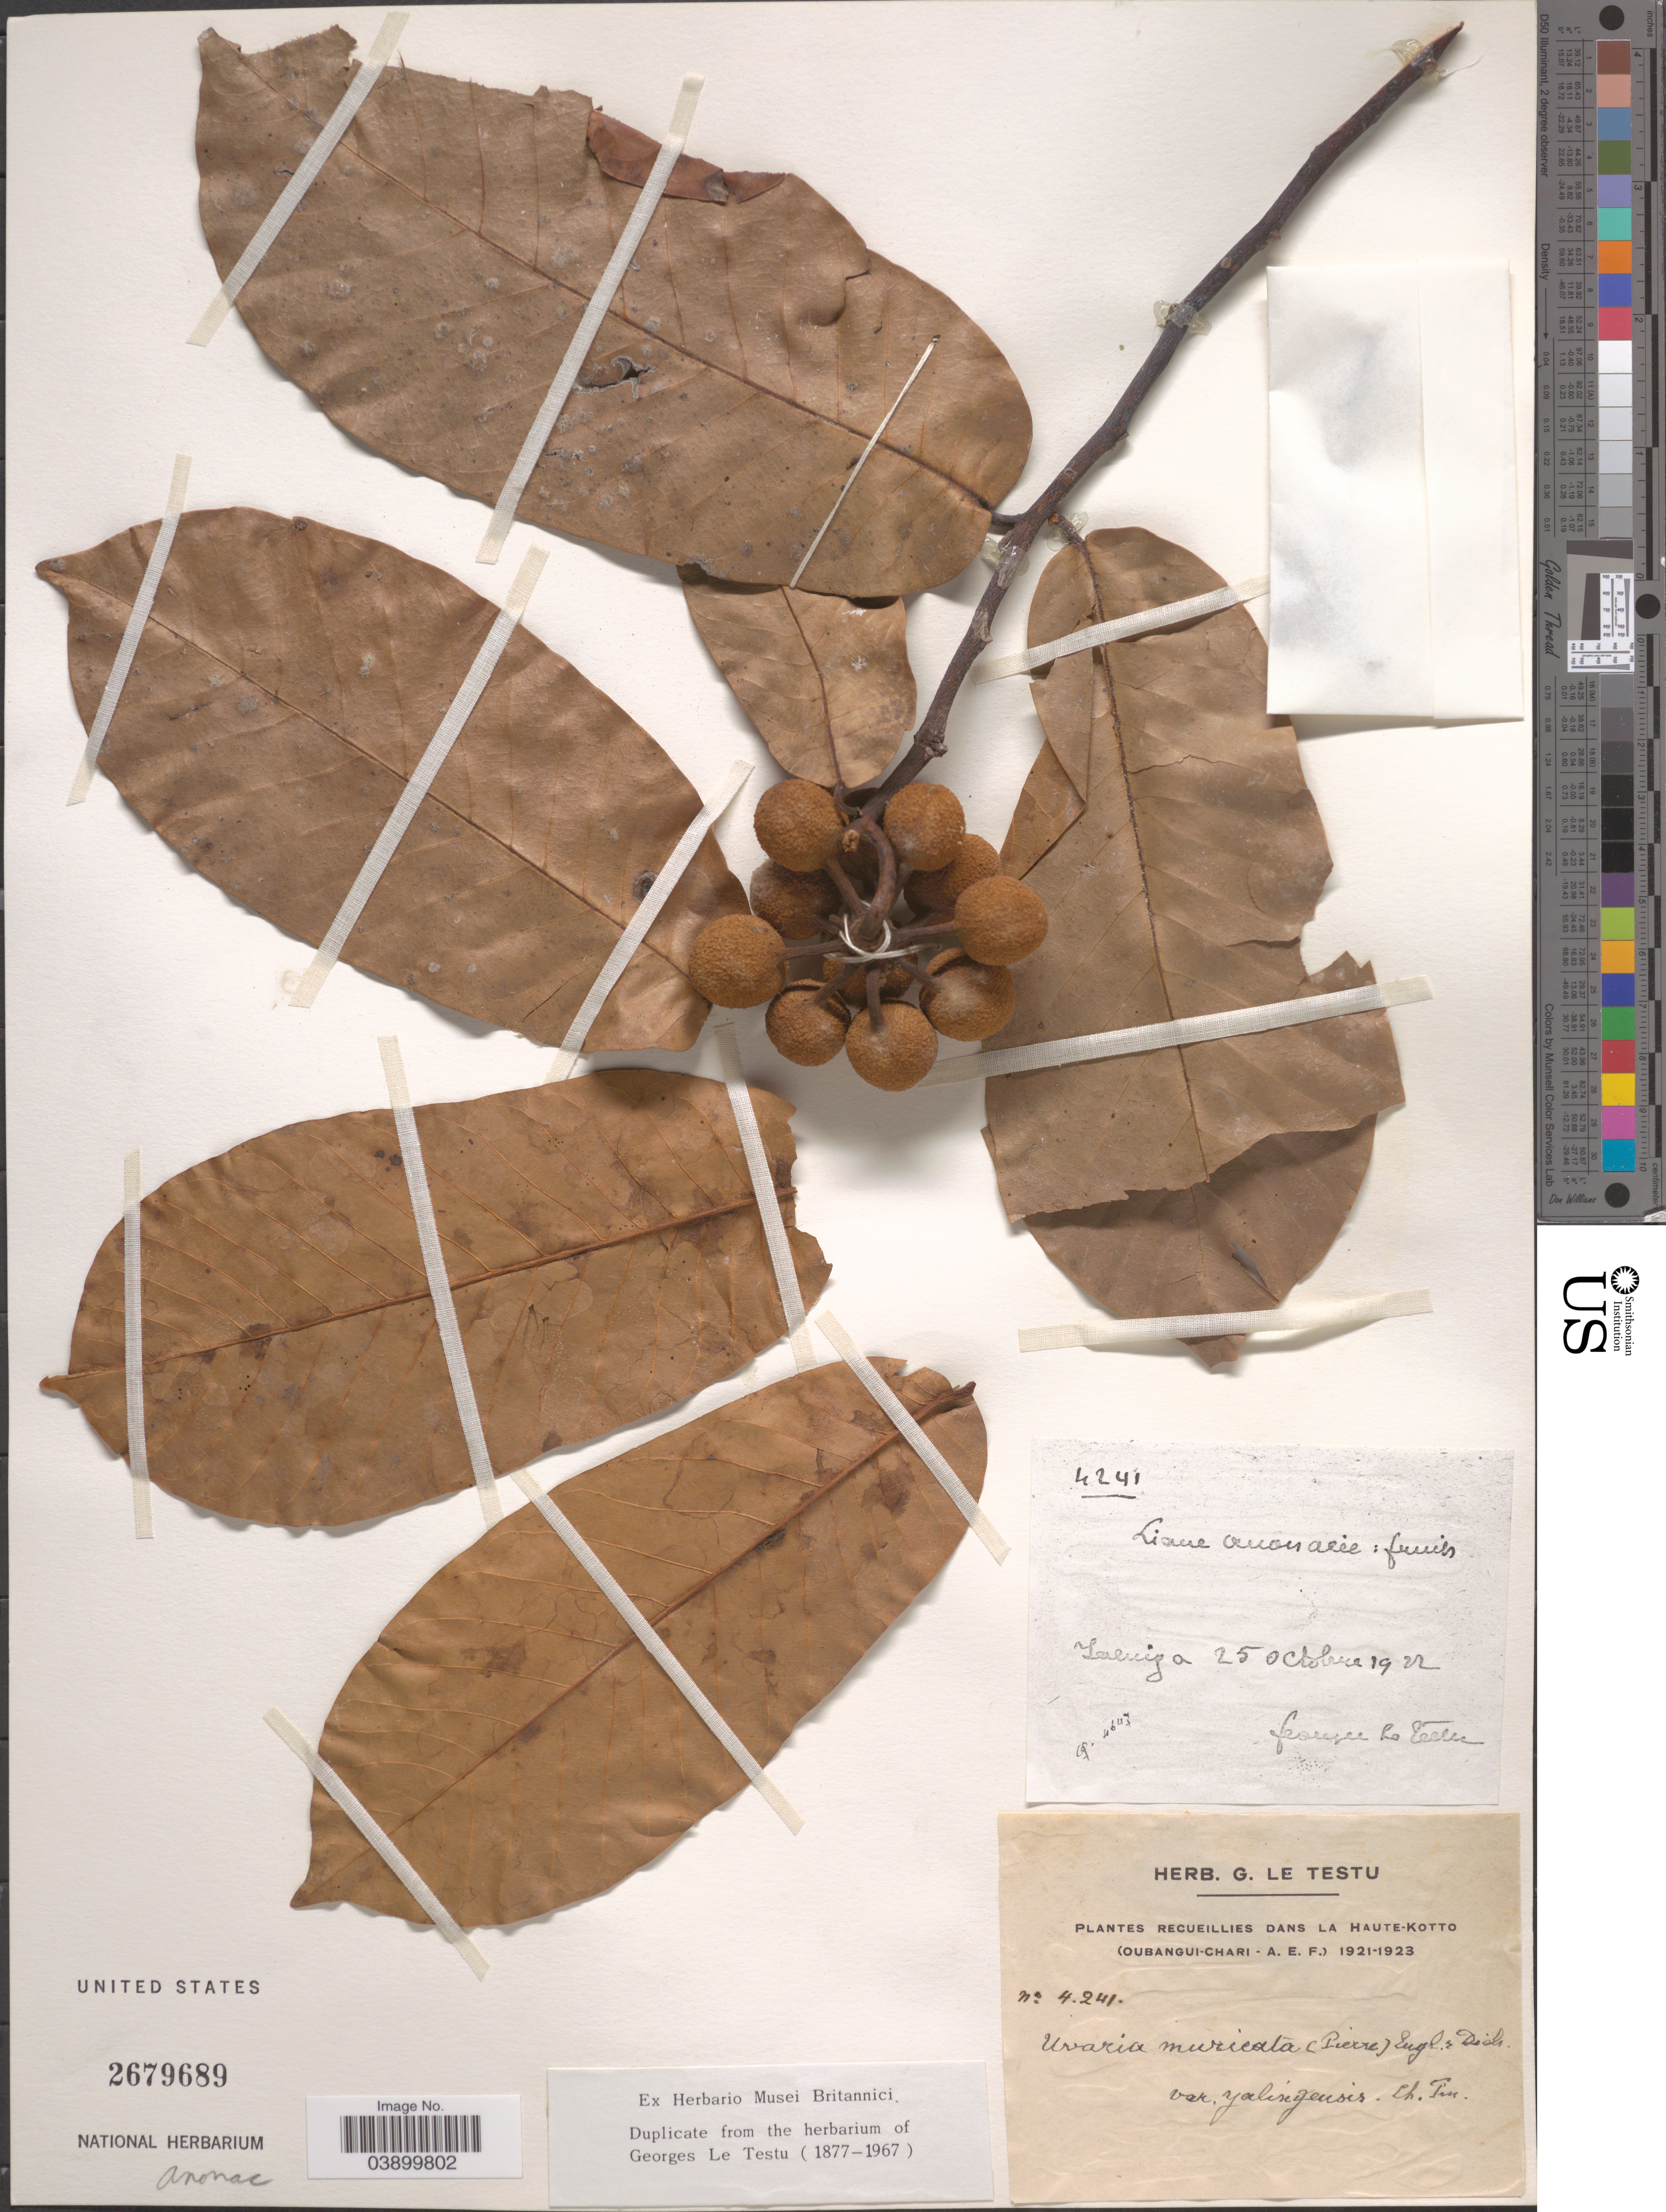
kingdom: Plantae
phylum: Tracheophyta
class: Magnoliopsida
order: Magnoliales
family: Annonaceae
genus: Uvaria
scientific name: Uvaria muricata var. yalingensis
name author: Tisser.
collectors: G. Le Testu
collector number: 4241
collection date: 1922-10-25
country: Central African Republic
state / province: Haute-Kotto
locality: Recueillies Dan La Haute-Kotto. Yaluiga.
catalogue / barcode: US 2679689